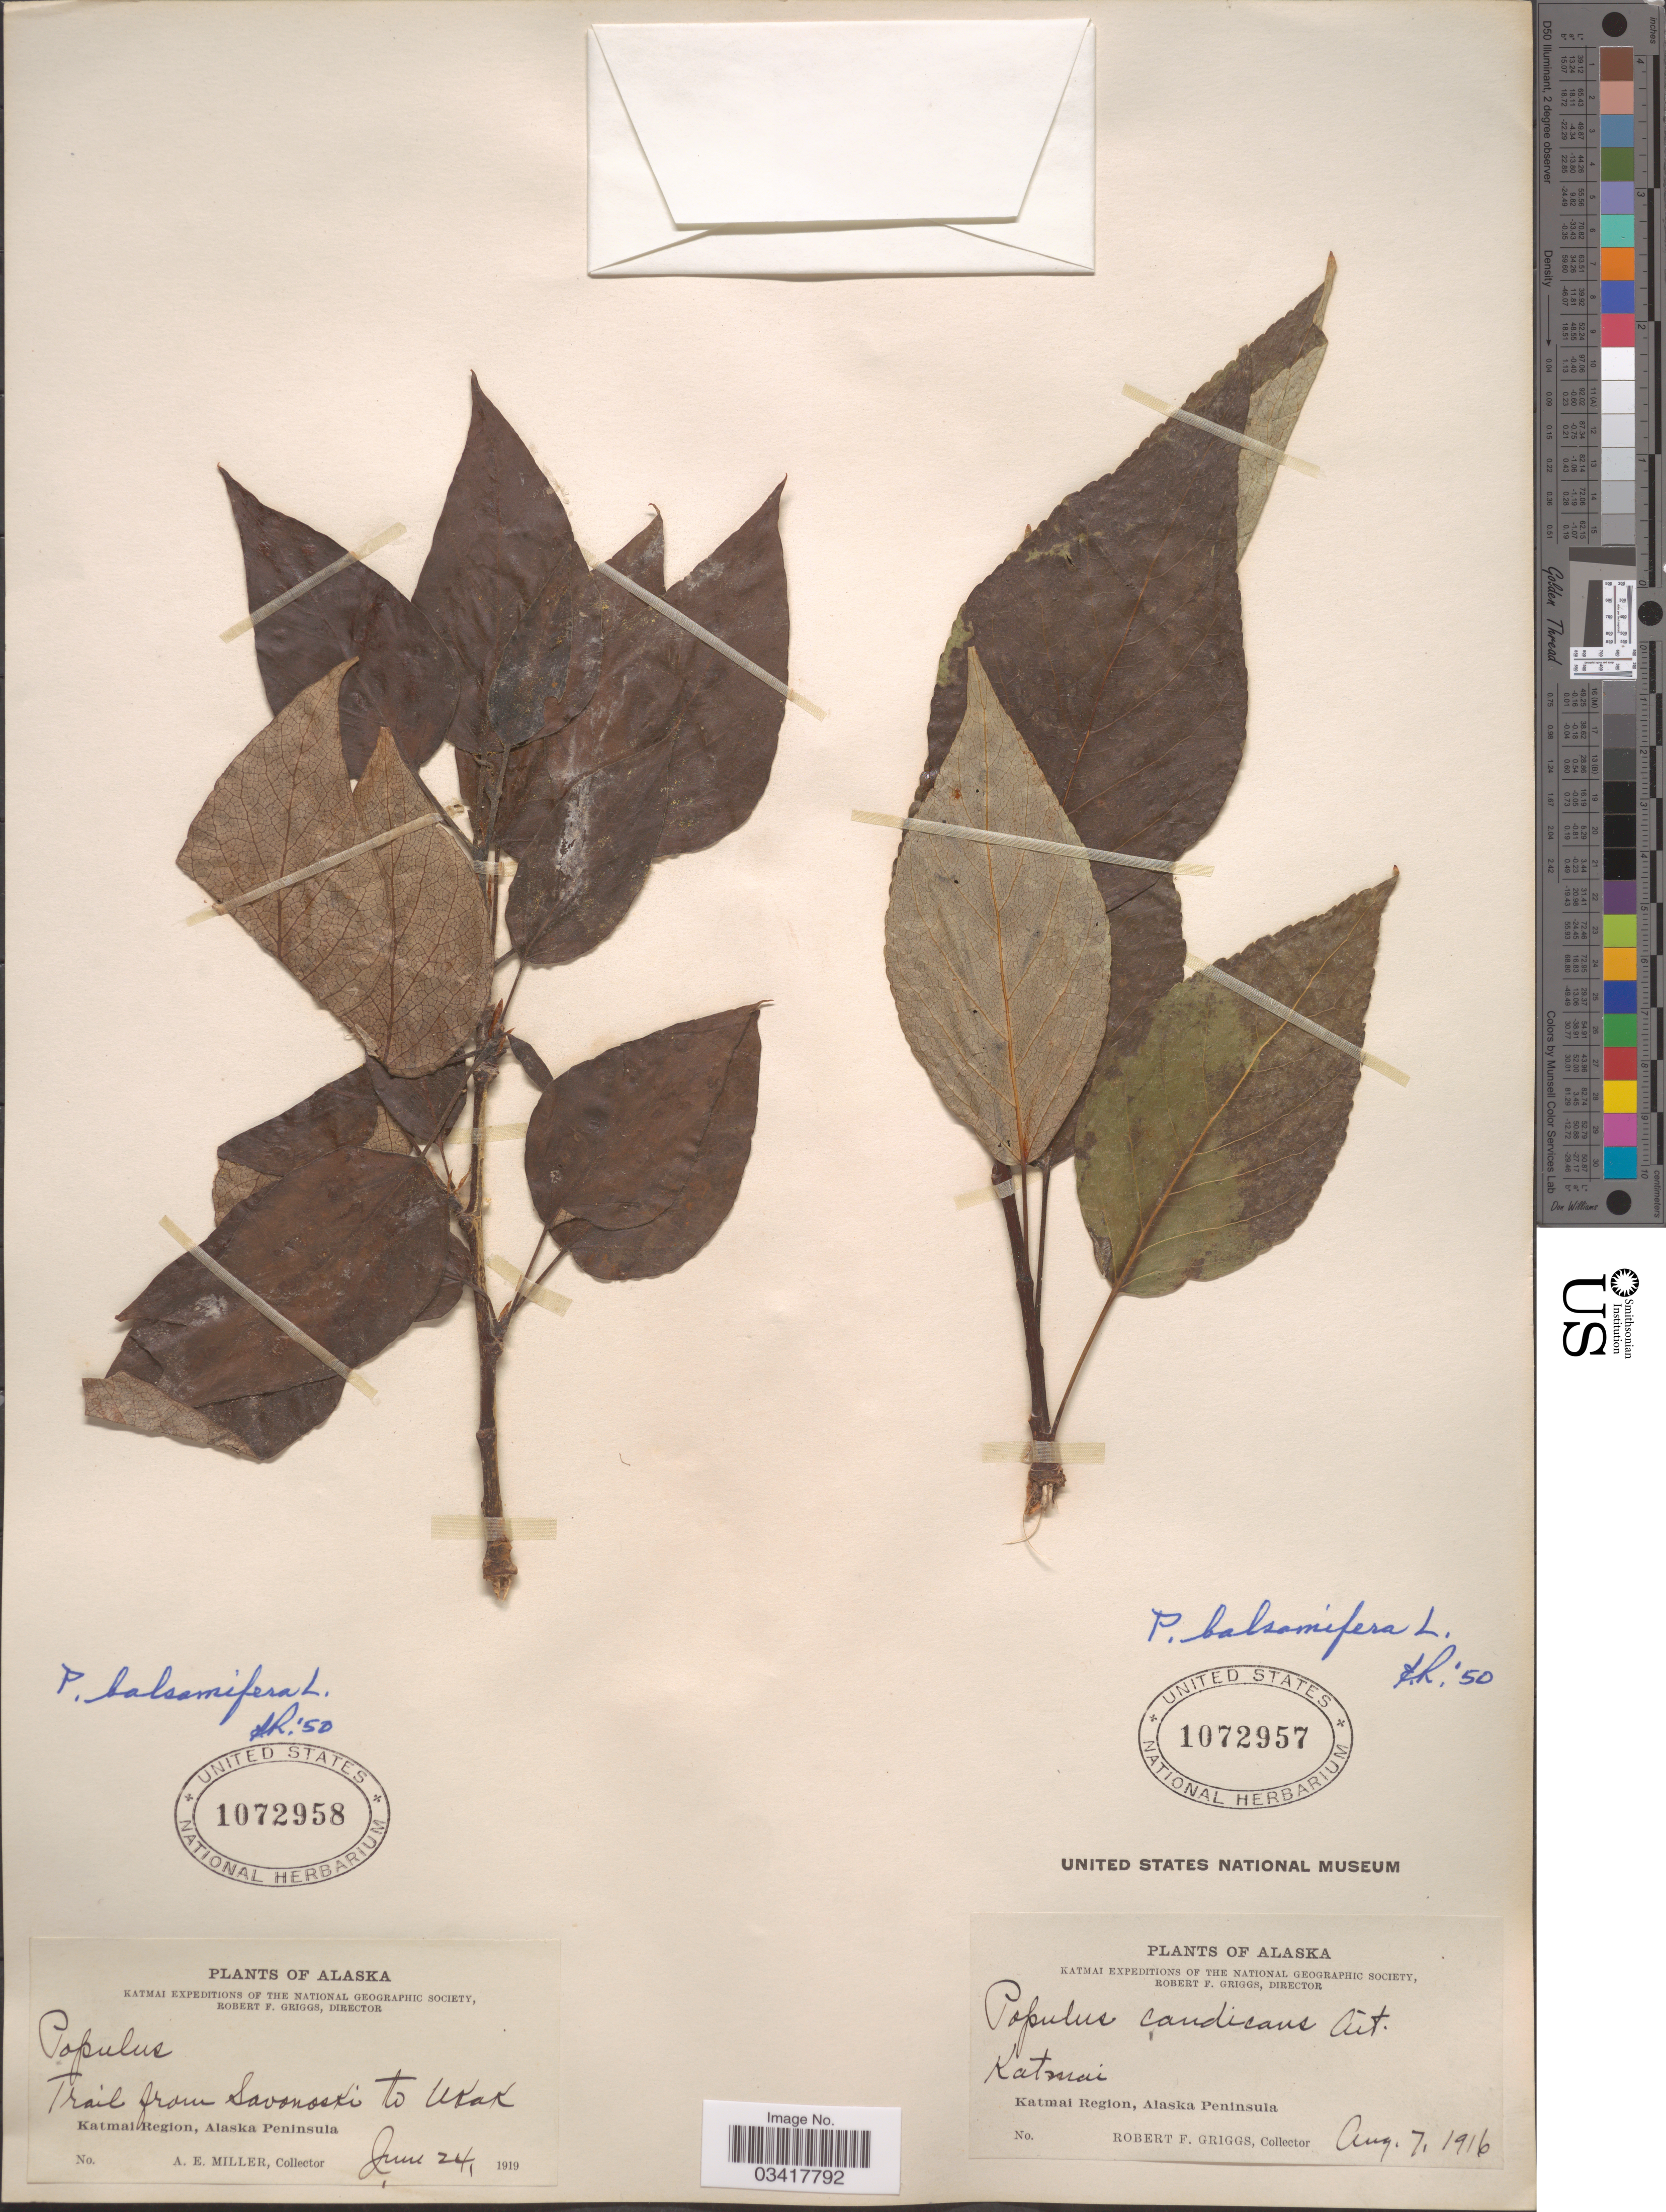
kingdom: Plantae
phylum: Tracheophyta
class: Magnoliopsida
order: Malpighiales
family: Salicaceae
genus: Populus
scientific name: Populus balsamifera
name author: L.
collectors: R. F. Griggs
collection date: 1916-08-07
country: United States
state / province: Alaska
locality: Katmai. Katmai Region, Alaska Peninsula.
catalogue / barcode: US 1072957